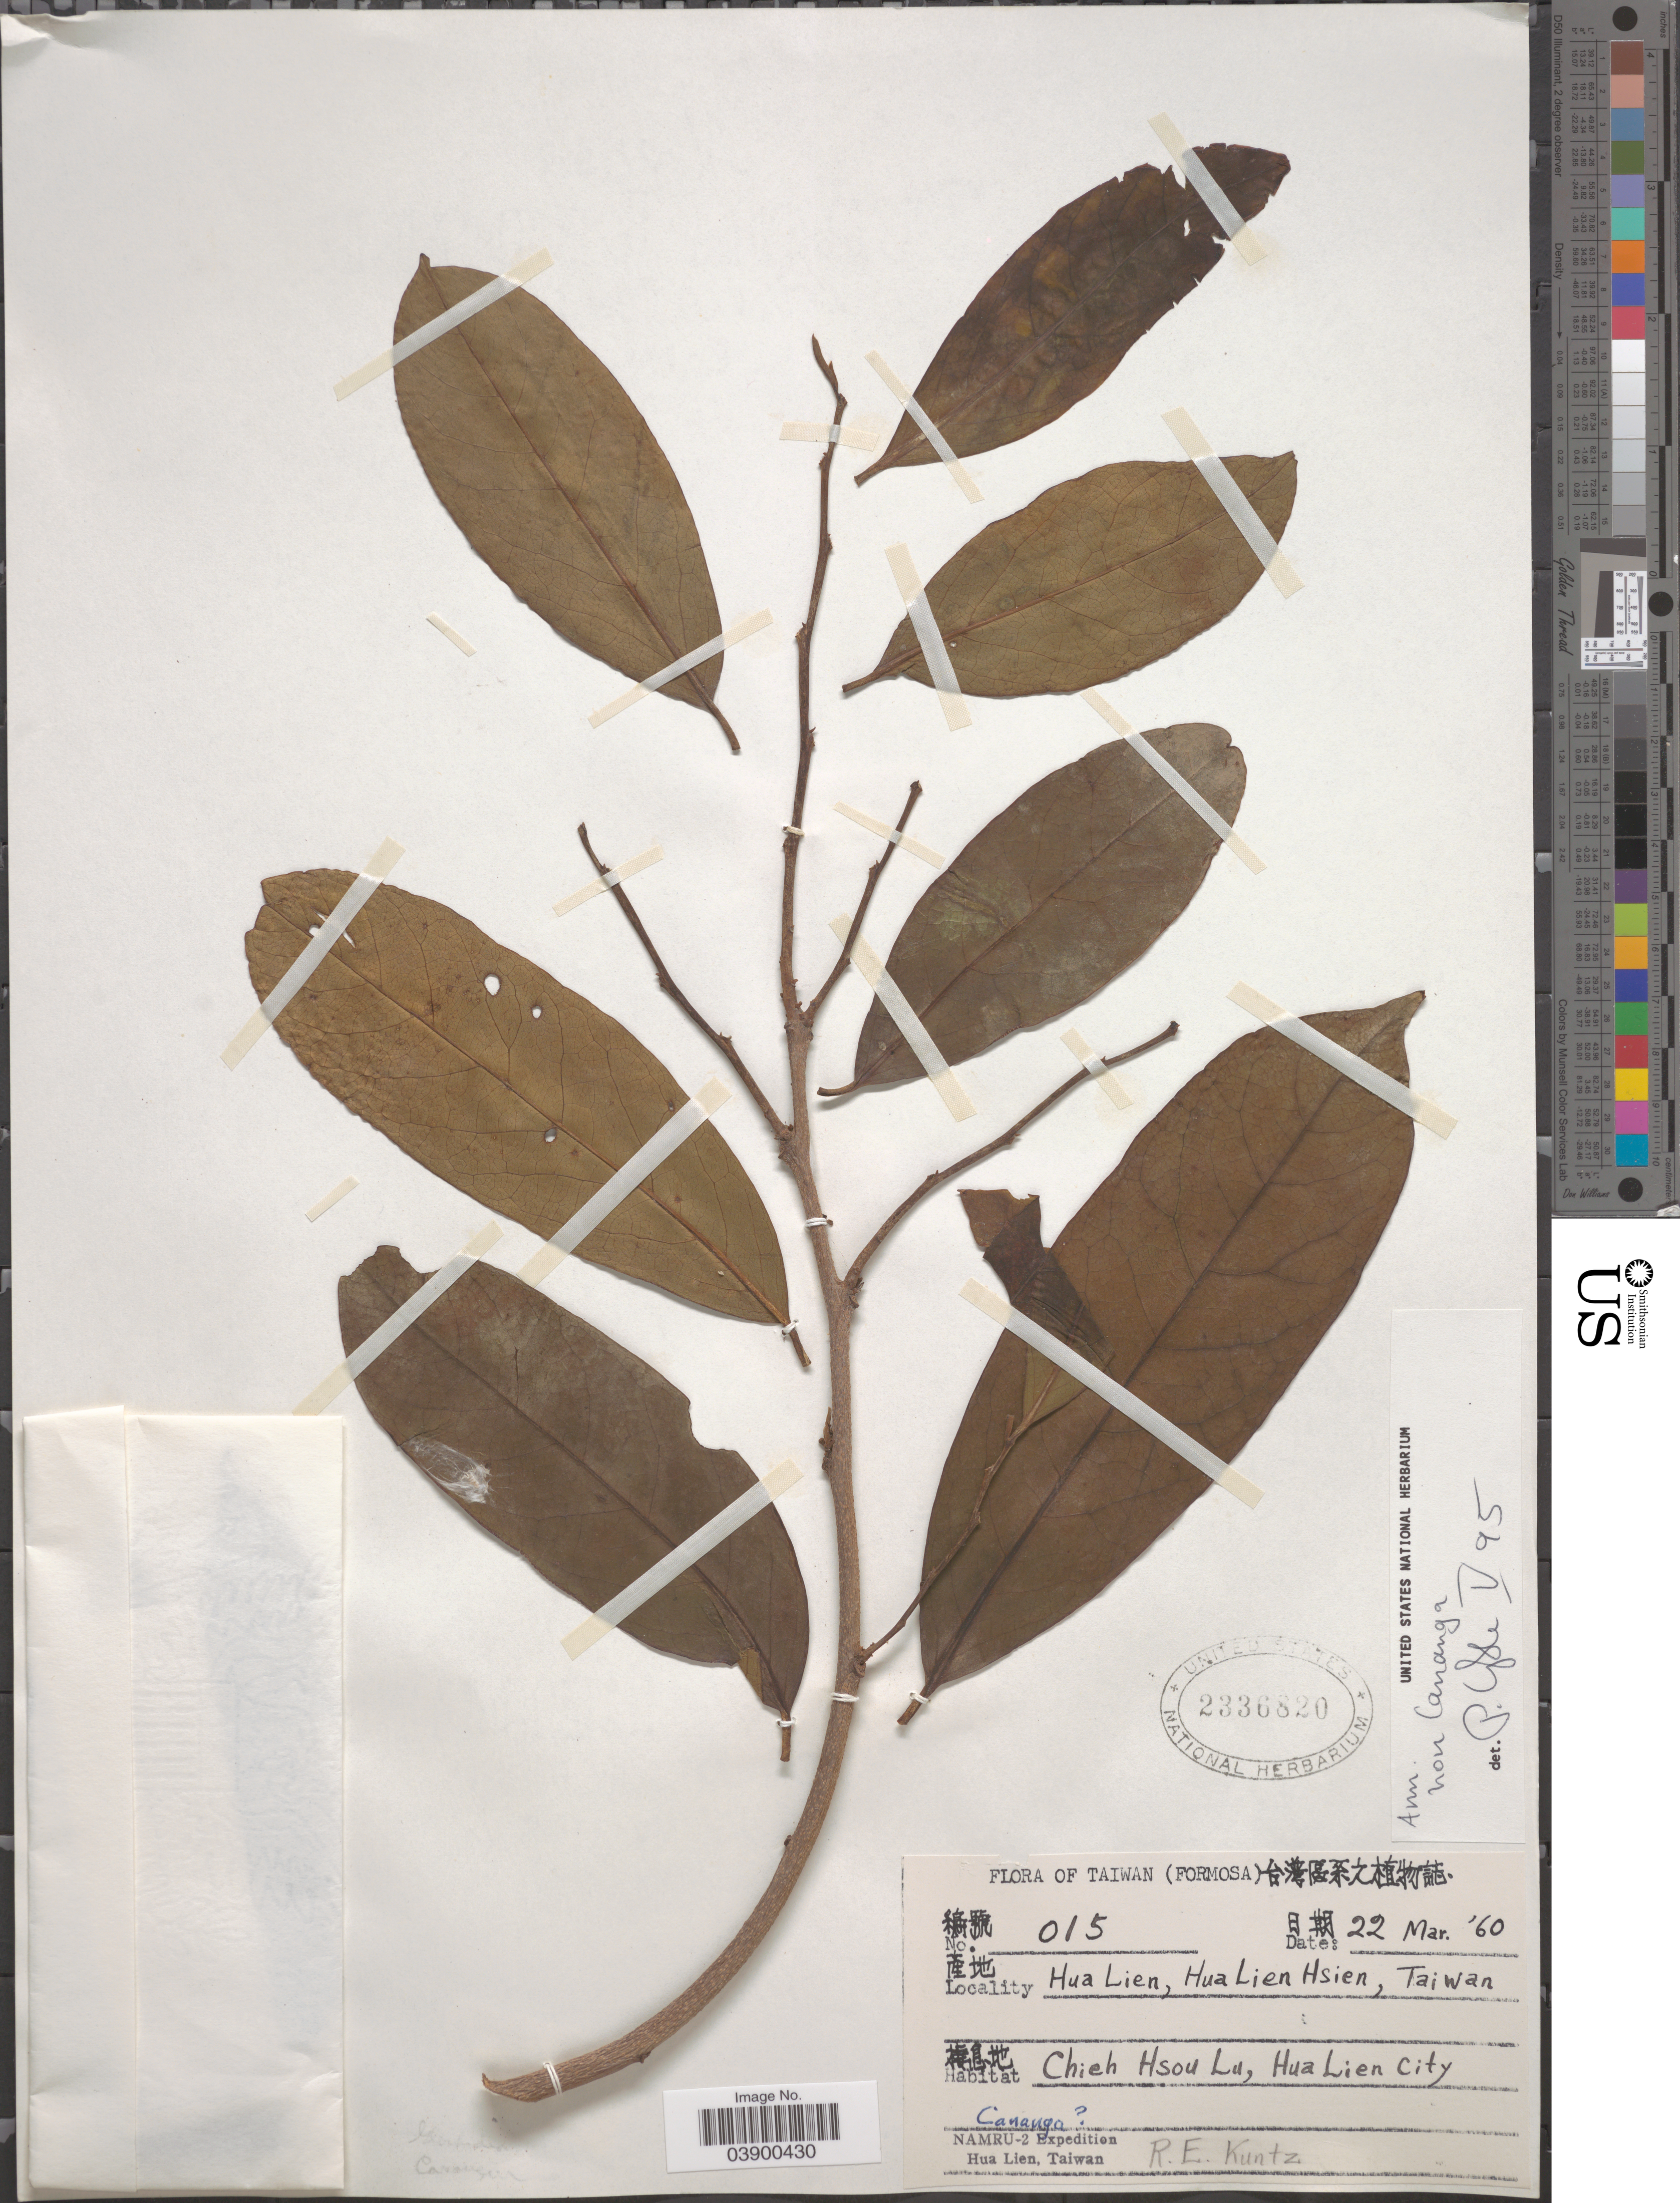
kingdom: Plantae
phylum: Tracheophyta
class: Magnoliopsida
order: Magnoliales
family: Annonaceae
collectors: R. E. Kuntz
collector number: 0015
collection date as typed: Transcribed d/m/y: 22/3/60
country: Taiwan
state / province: Hualien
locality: Taiwan( Formosa). Hua Lien, Hua Lien Hsien. Chieh Hsou Lu, Hua Lien City.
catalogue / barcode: US 2336820